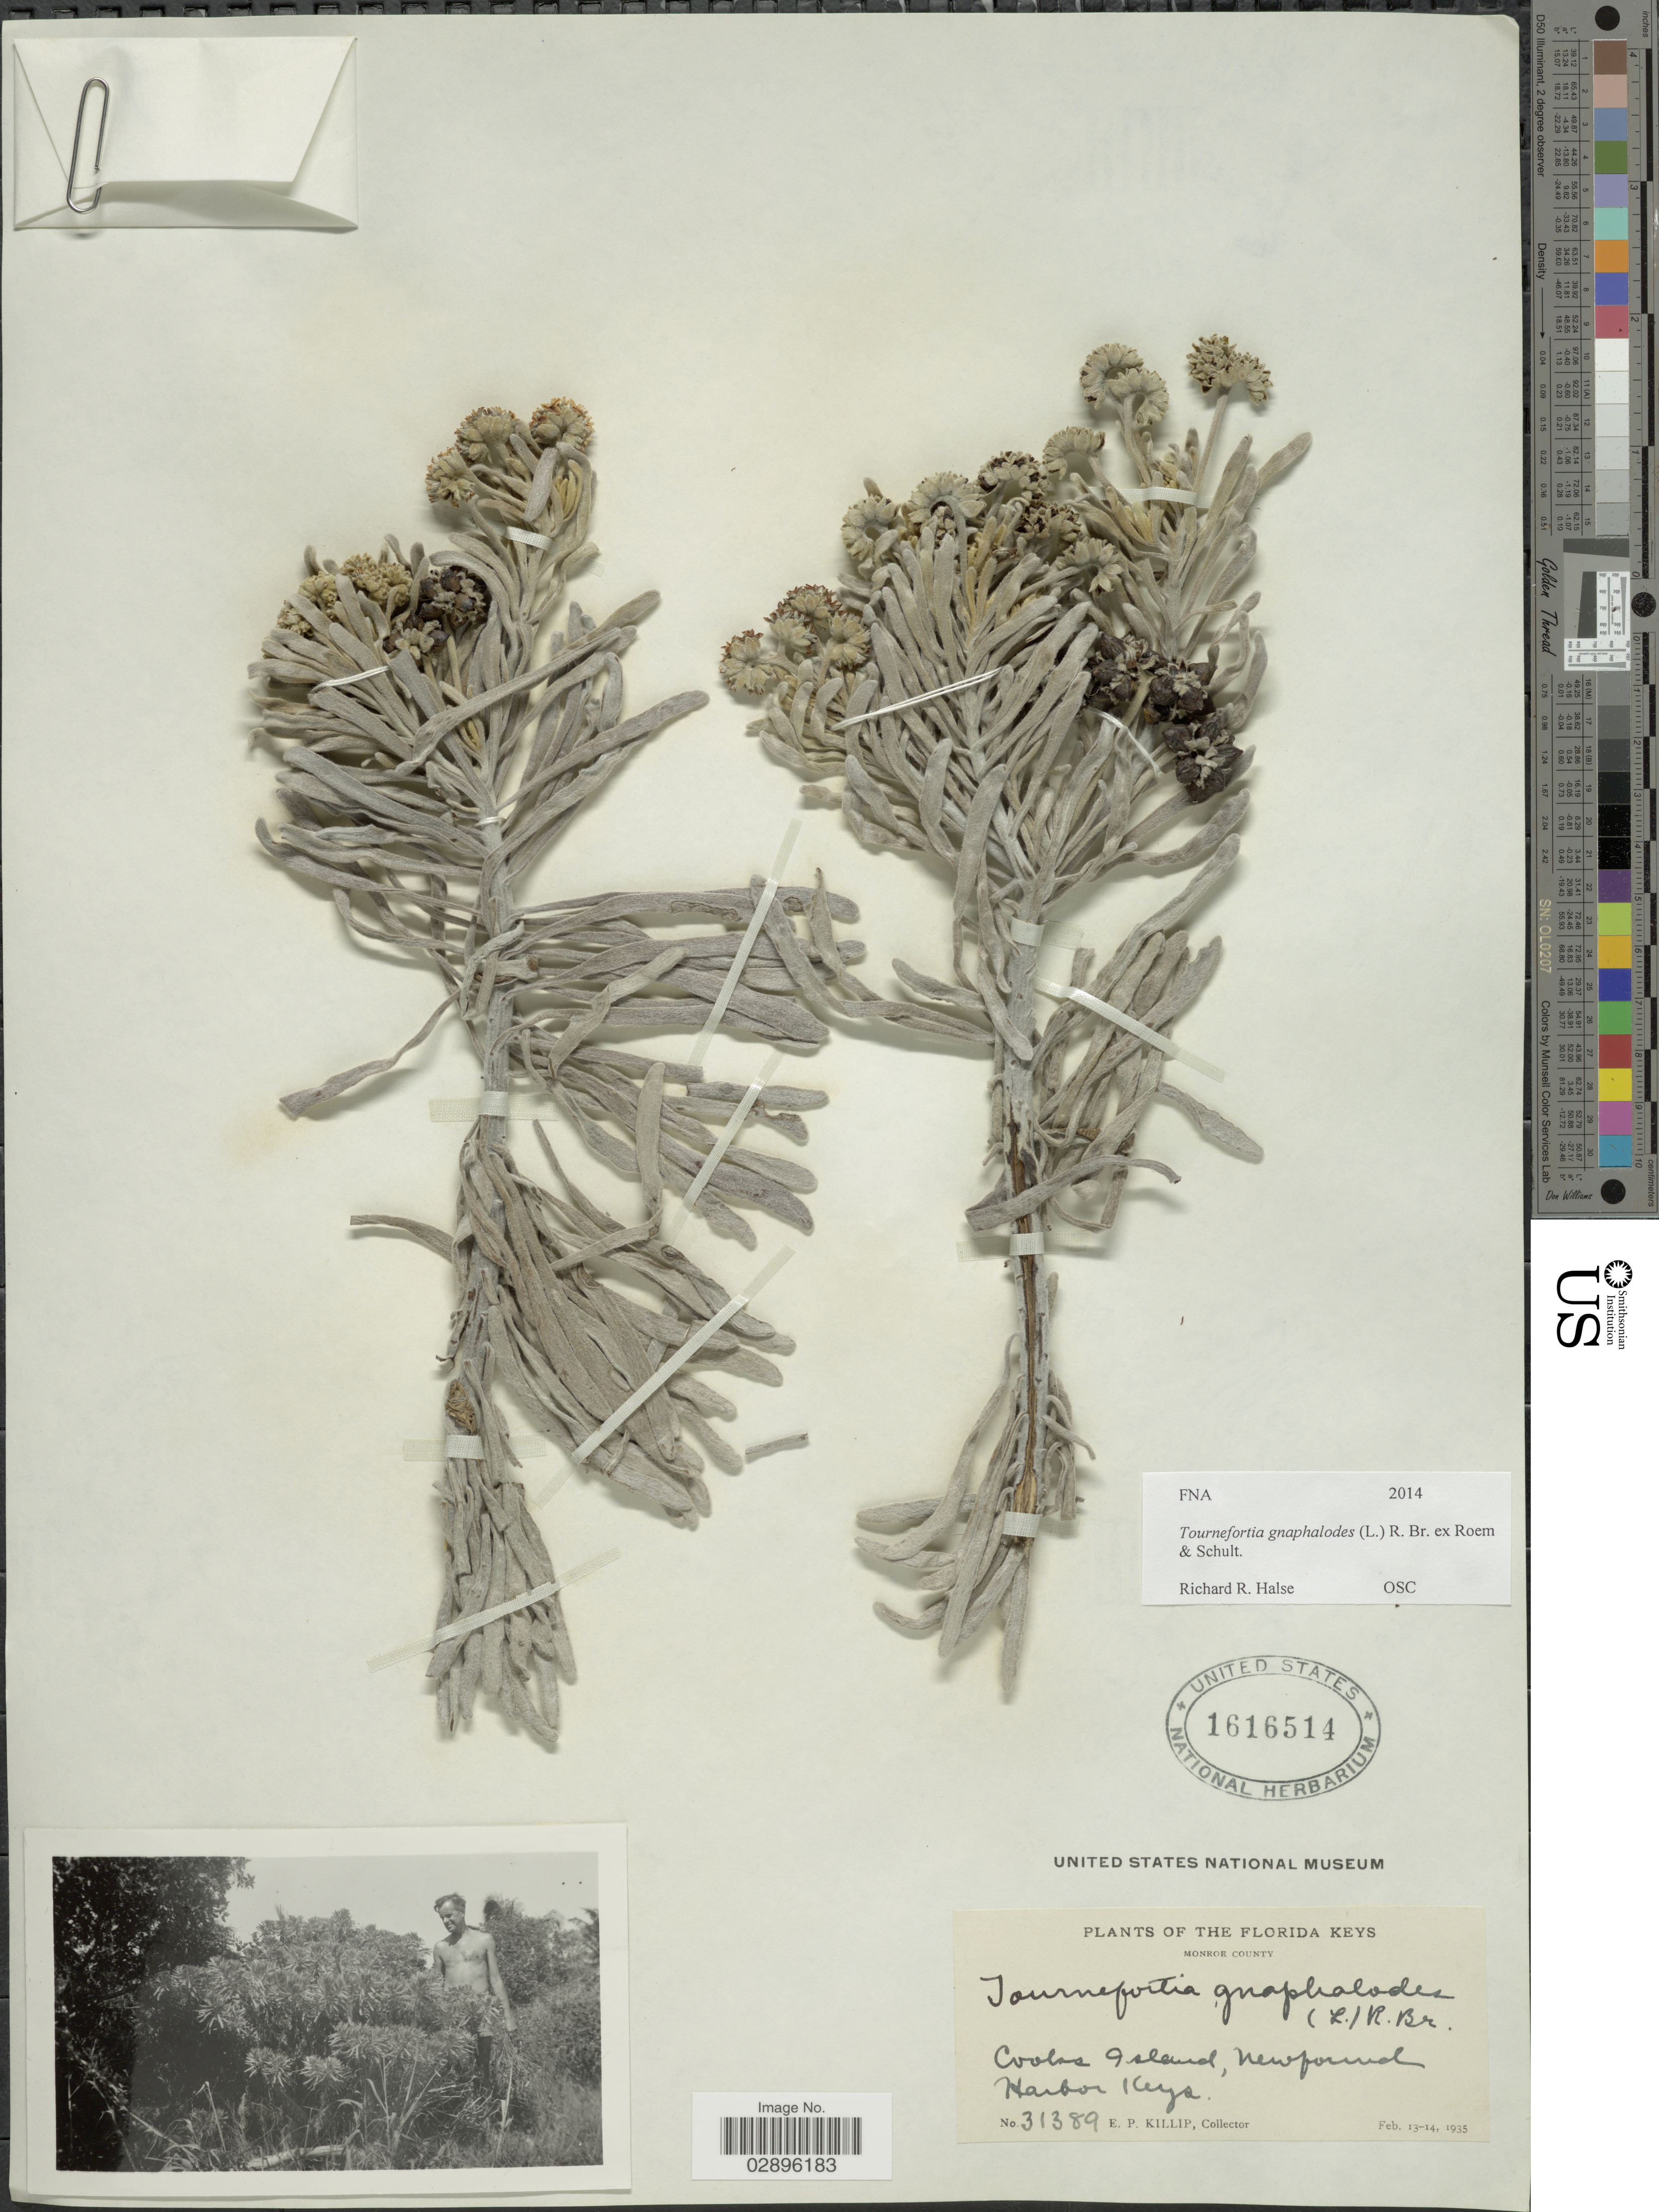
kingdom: Plantae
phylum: Tracheophyta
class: Magnoliopsida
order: Boraginales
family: Heliotropiaceae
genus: Tournefortia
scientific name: Tournefortia gnaphalodes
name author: (L.) R. Br. ex Roem. & Schult.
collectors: E. P. Killip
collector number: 31389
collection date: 1935-02-13/1935-02-14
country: United States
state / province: Florida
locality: The Florida Keys. Monroe County. Coolos Island, Newfound Harbor Keys.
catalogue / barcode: US 1616514